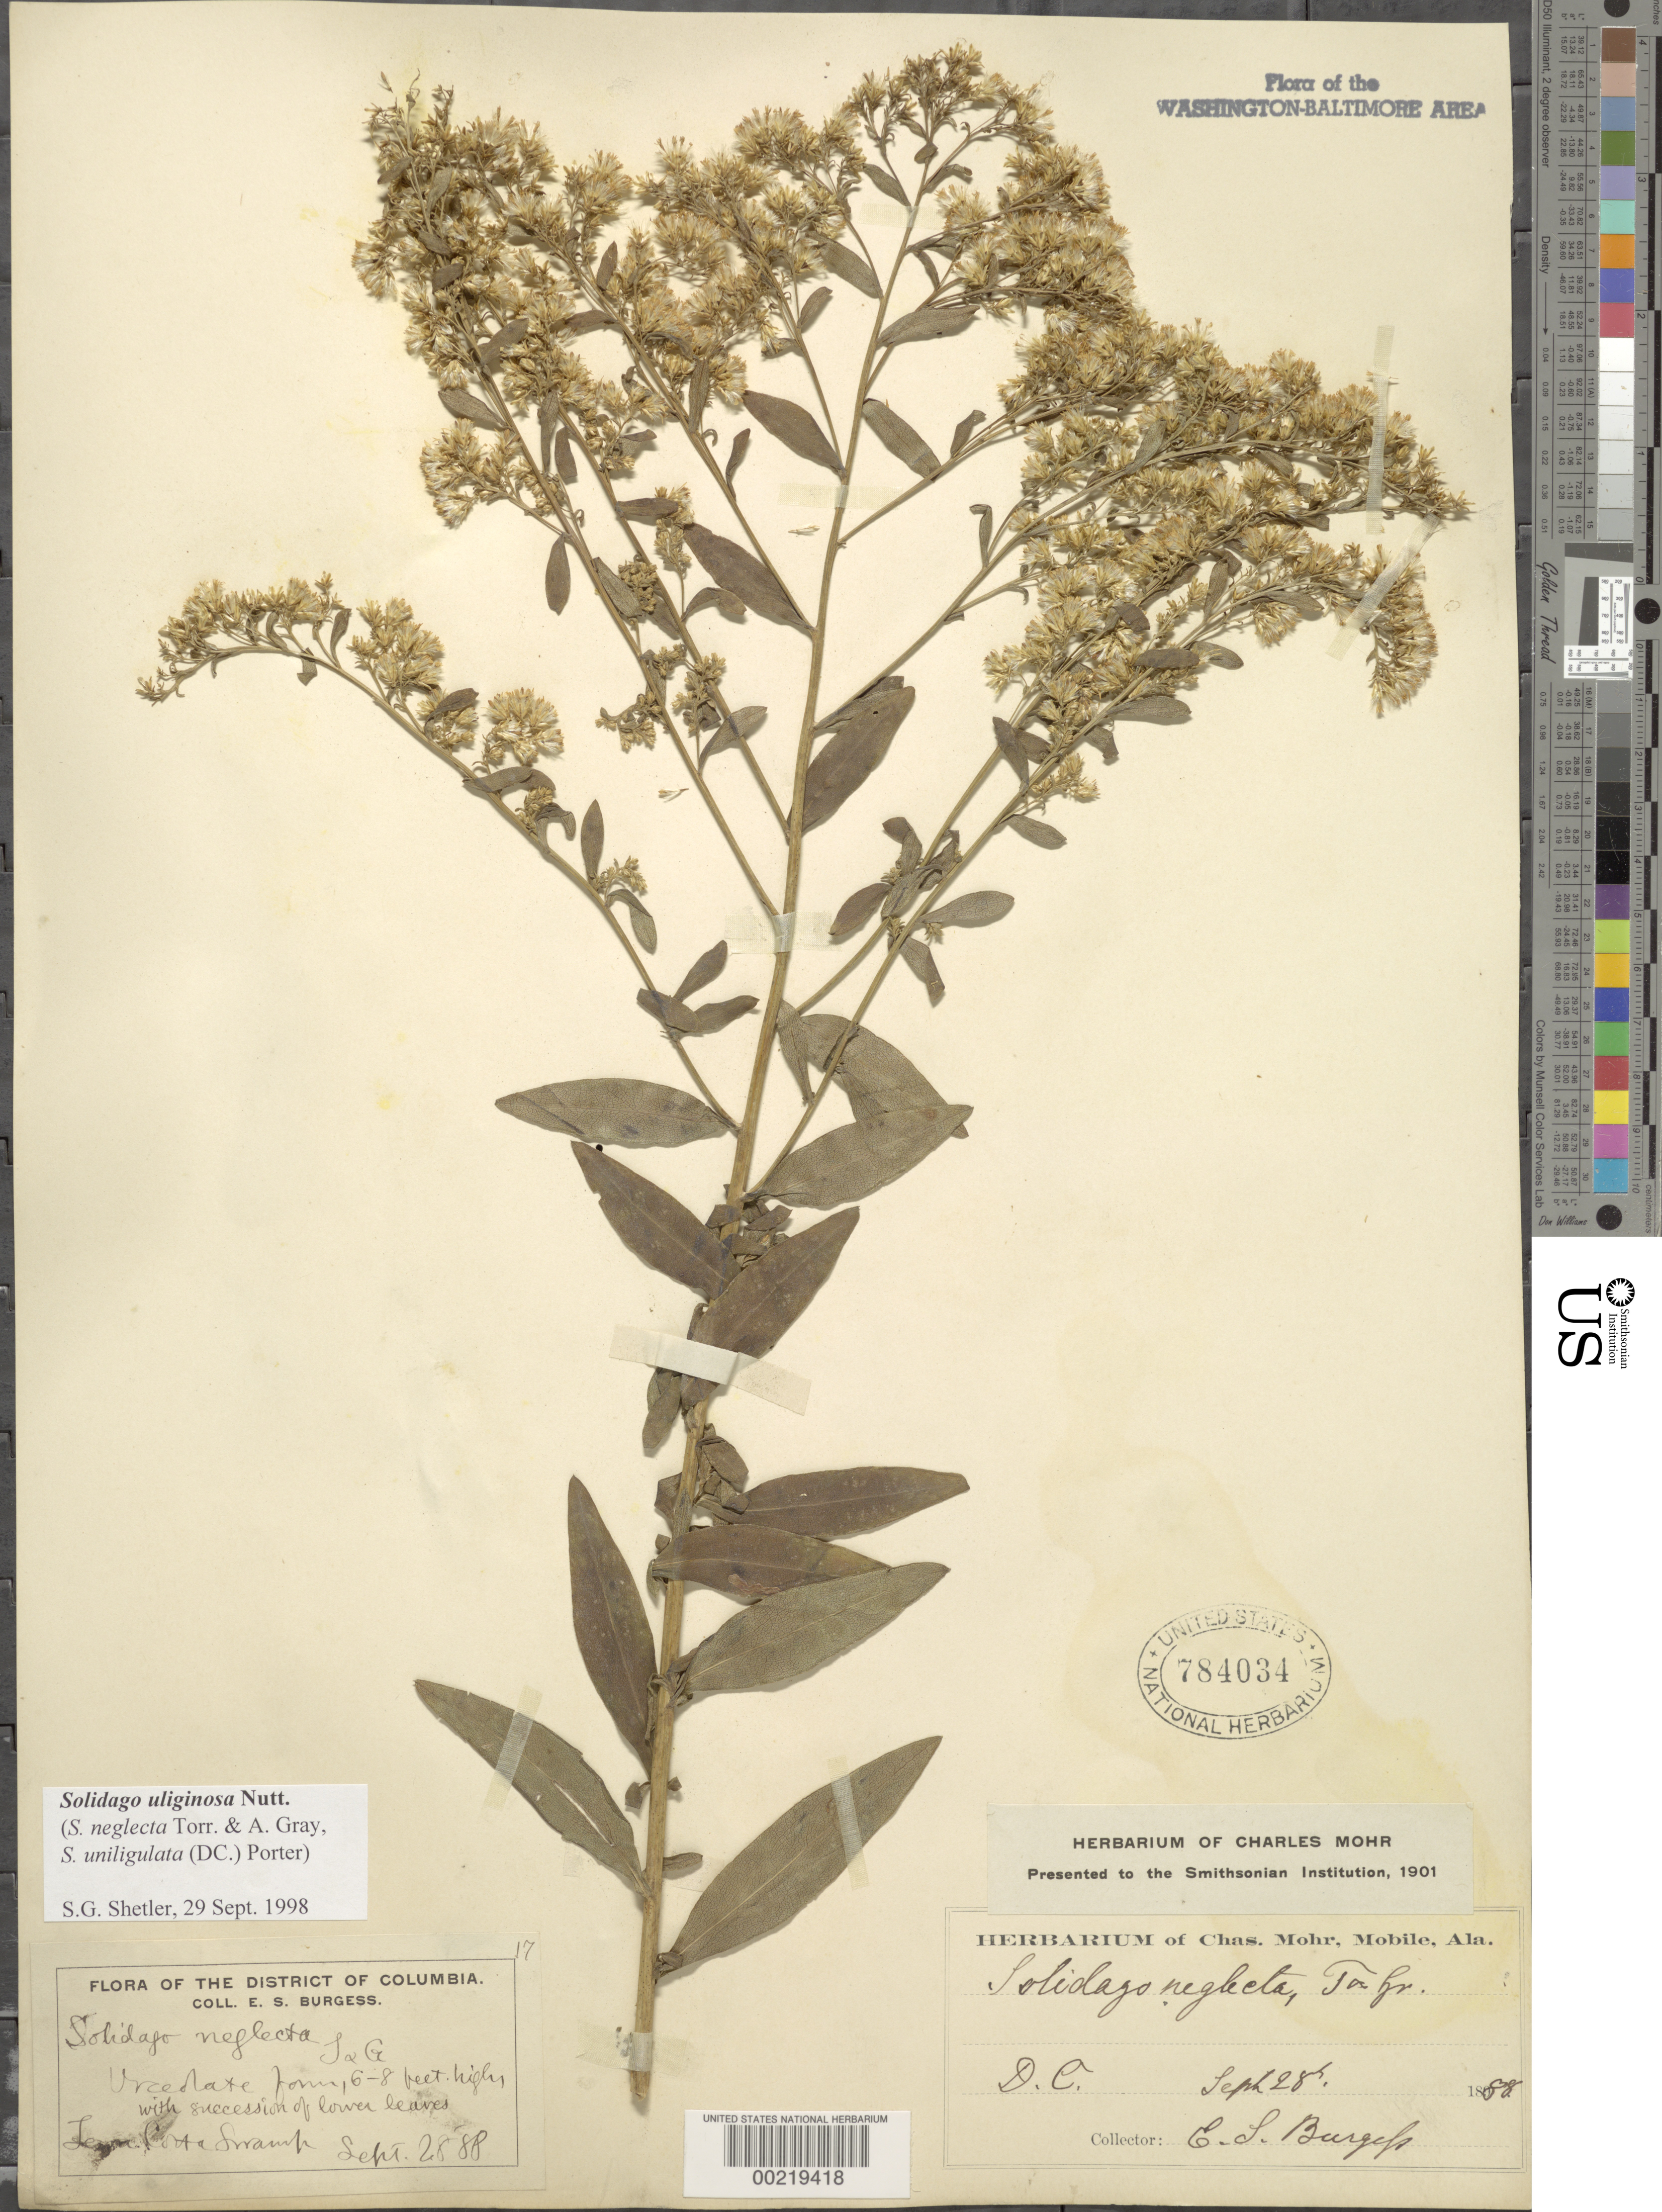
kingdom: Plantae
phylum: Tracheophyta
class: Magnoliopsida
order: Asterales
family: Asteraceae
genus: Solidago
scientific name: Solidago uliginosa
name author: Nutt.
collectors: E. Burgess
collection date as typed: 28 Sep 1888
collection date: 1888-09-28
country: United States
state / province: District of Columbia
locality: Terra Cotta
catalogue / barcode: US 784034